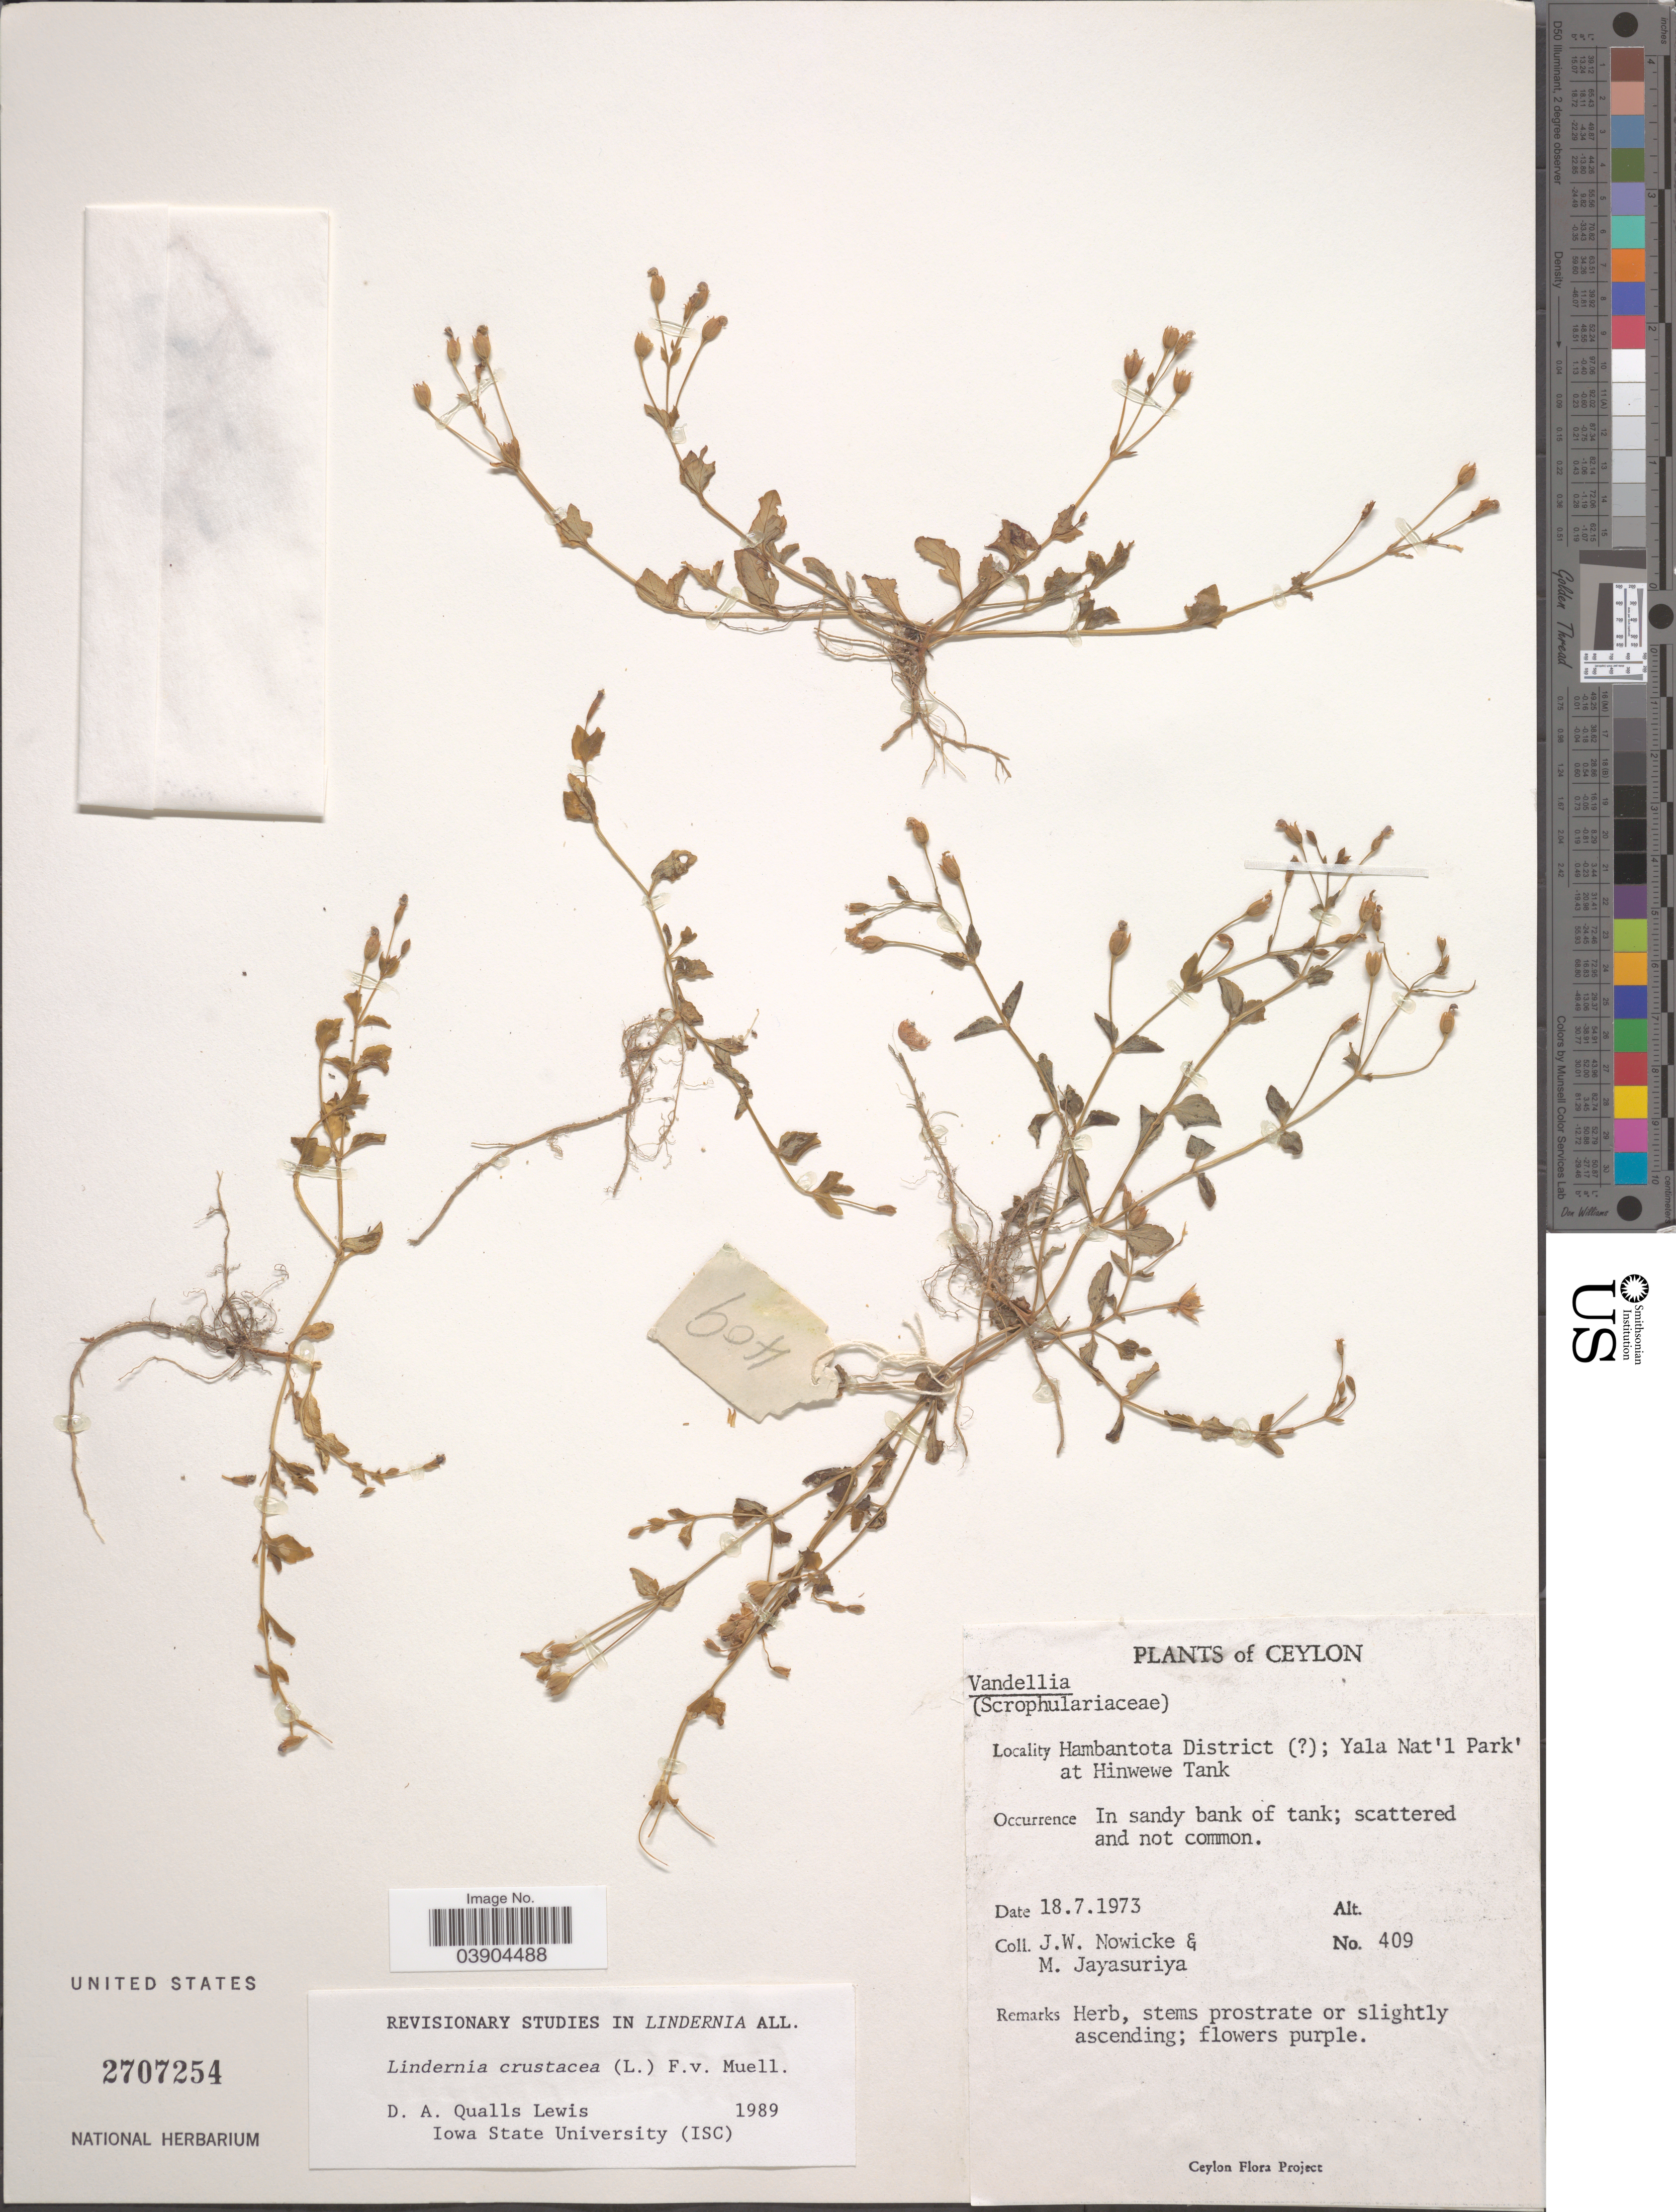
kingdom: Plantae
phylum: Tracheophyta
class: Magnoliopsida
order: Lamiales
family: Linderniaceae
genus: Lindernia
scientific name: Lindernia crustacea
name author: (L.) F. Muell.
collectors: J. W. Nowicke & M. Jayasuriya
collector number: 409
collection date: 1973-07-18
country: Sri Lanka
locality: Ceylon. Hambantota District ( [unsure placement]); Yala Nat'l Park'at Hinwewe Tank.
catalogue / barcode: US 2707254